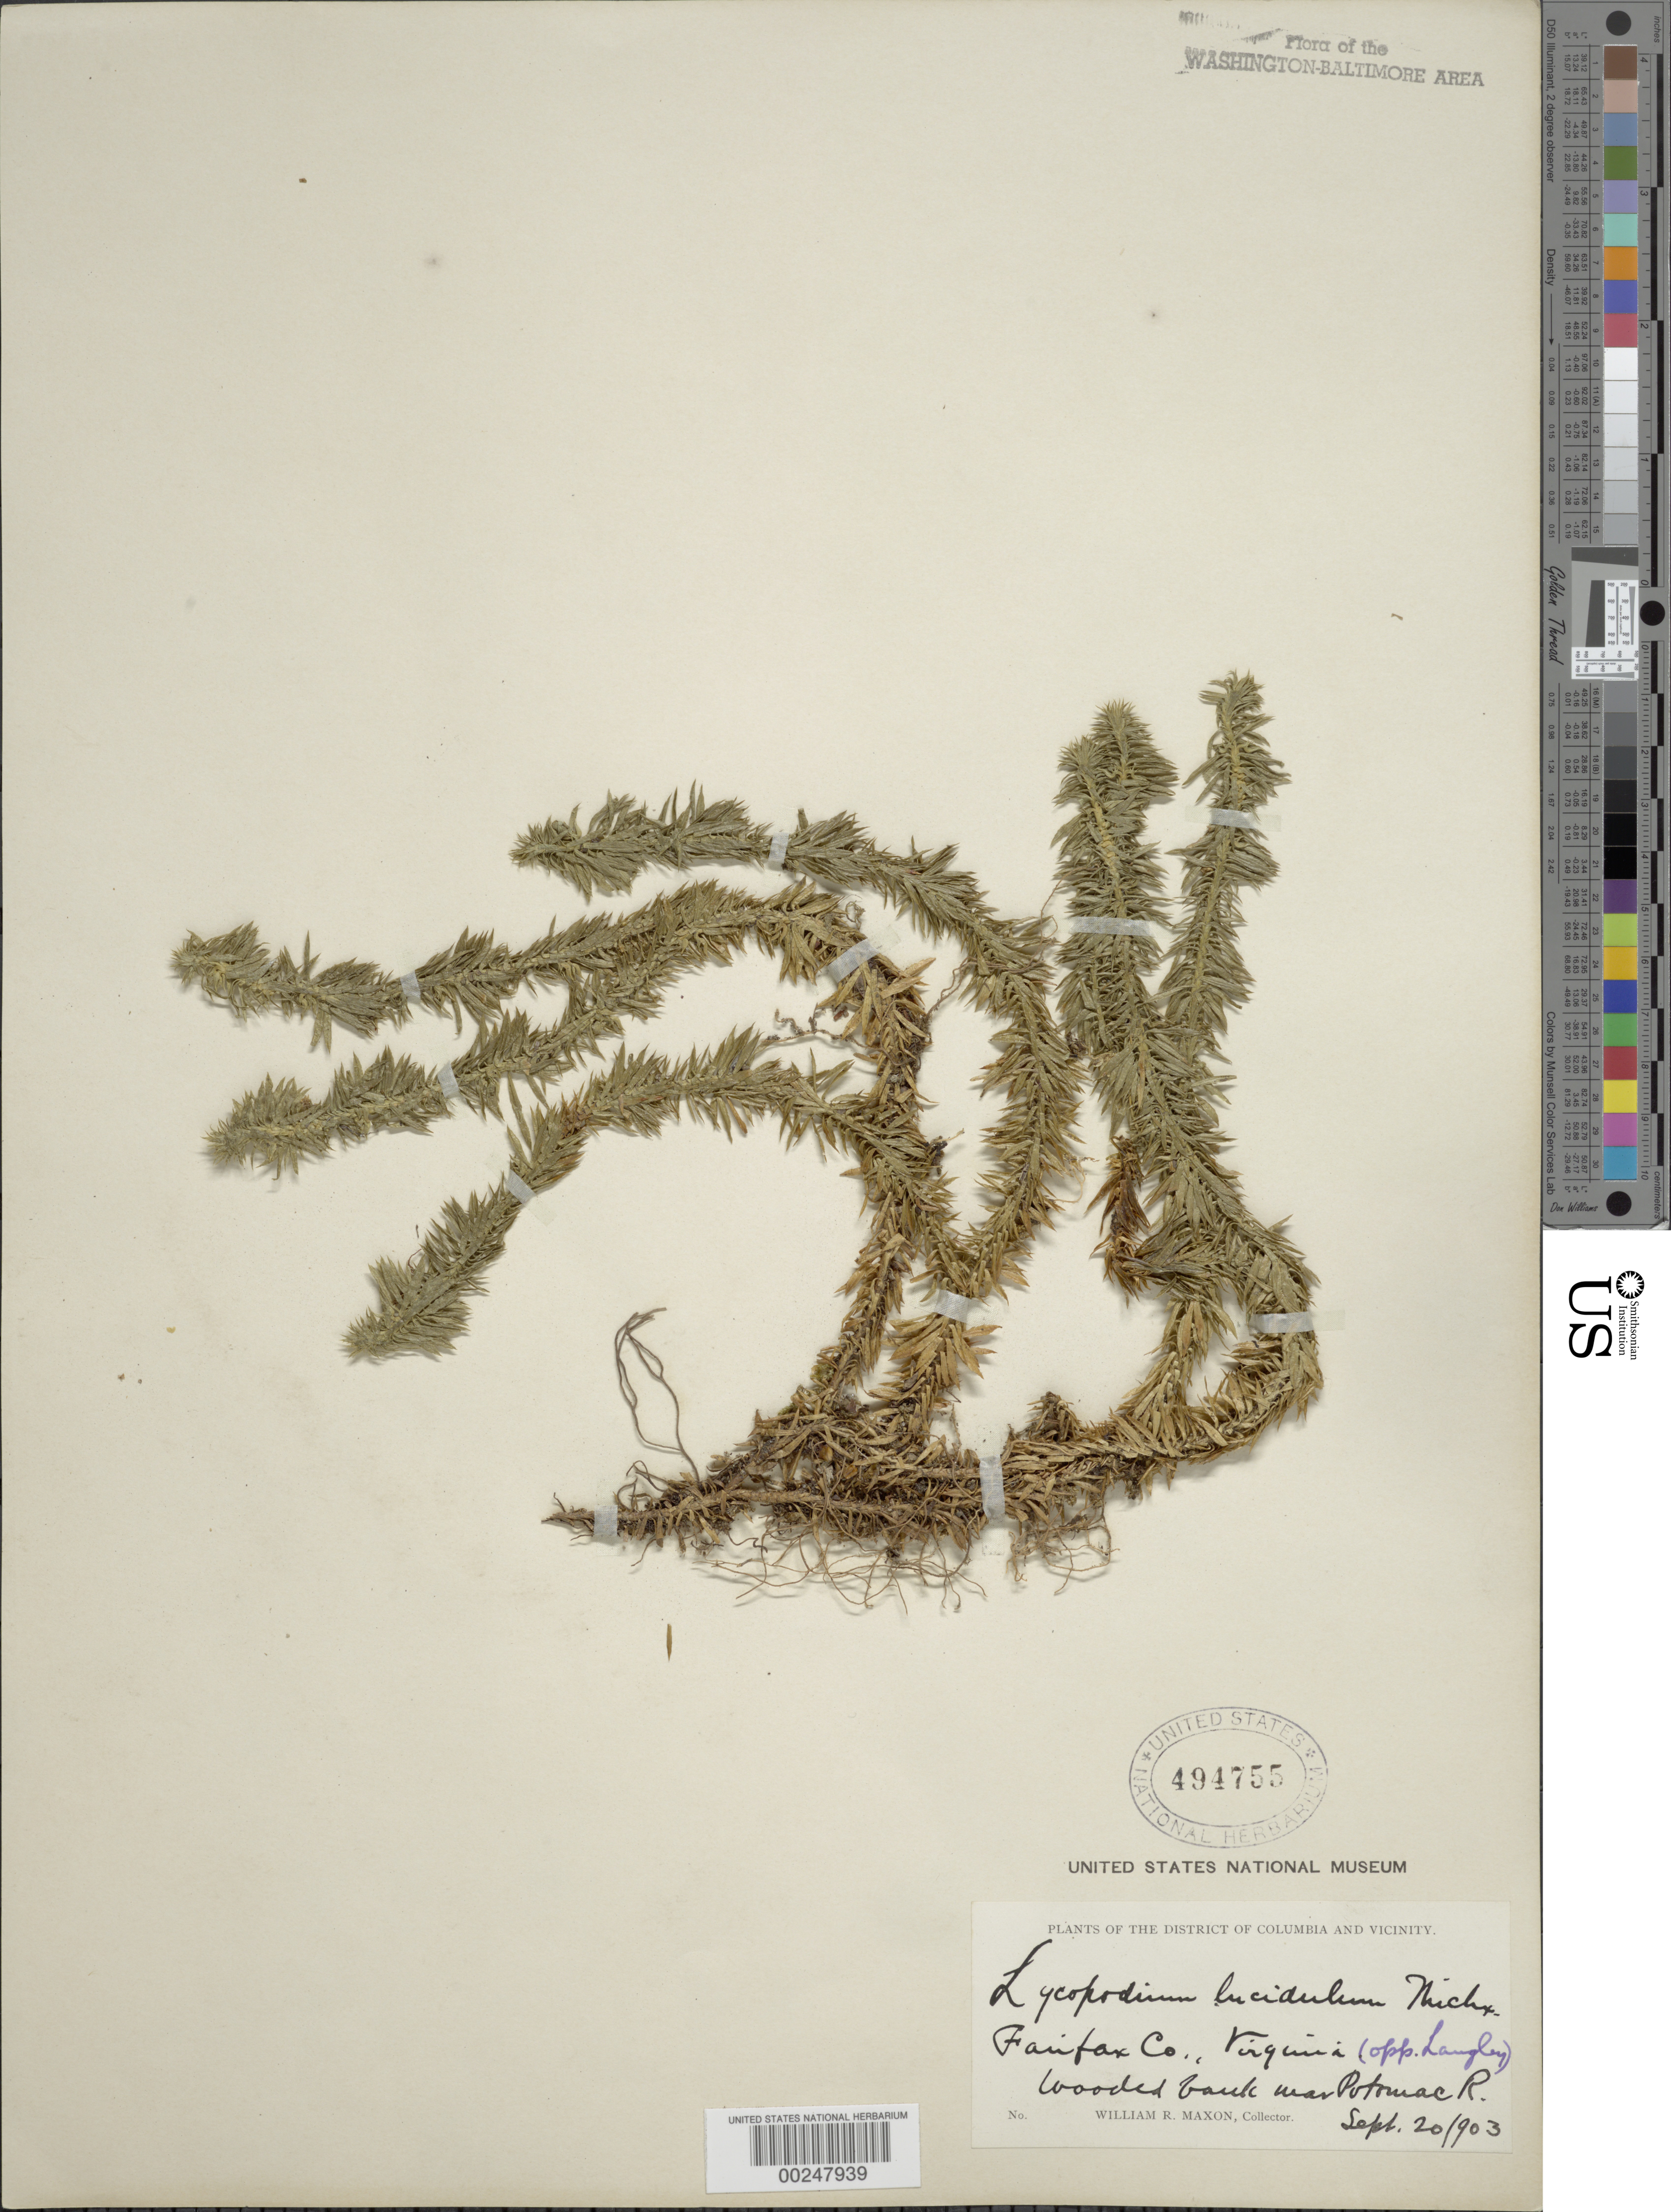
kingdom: Plantae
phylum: Tracheophyta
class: Lycopodiopsida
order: Lycopodiales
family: Lycopodiaceae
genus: Huperzia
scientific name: Huperzia lucidula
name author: (Michx.) Trevis.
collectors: W. R. Maxon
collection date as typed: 20 Sep 1903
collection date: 1903-09-20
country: United States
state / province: Virginia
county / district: Fairfax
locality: Potomac Bluffs, Langley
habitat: Wooded bank near potomac river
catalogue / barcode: US 494755